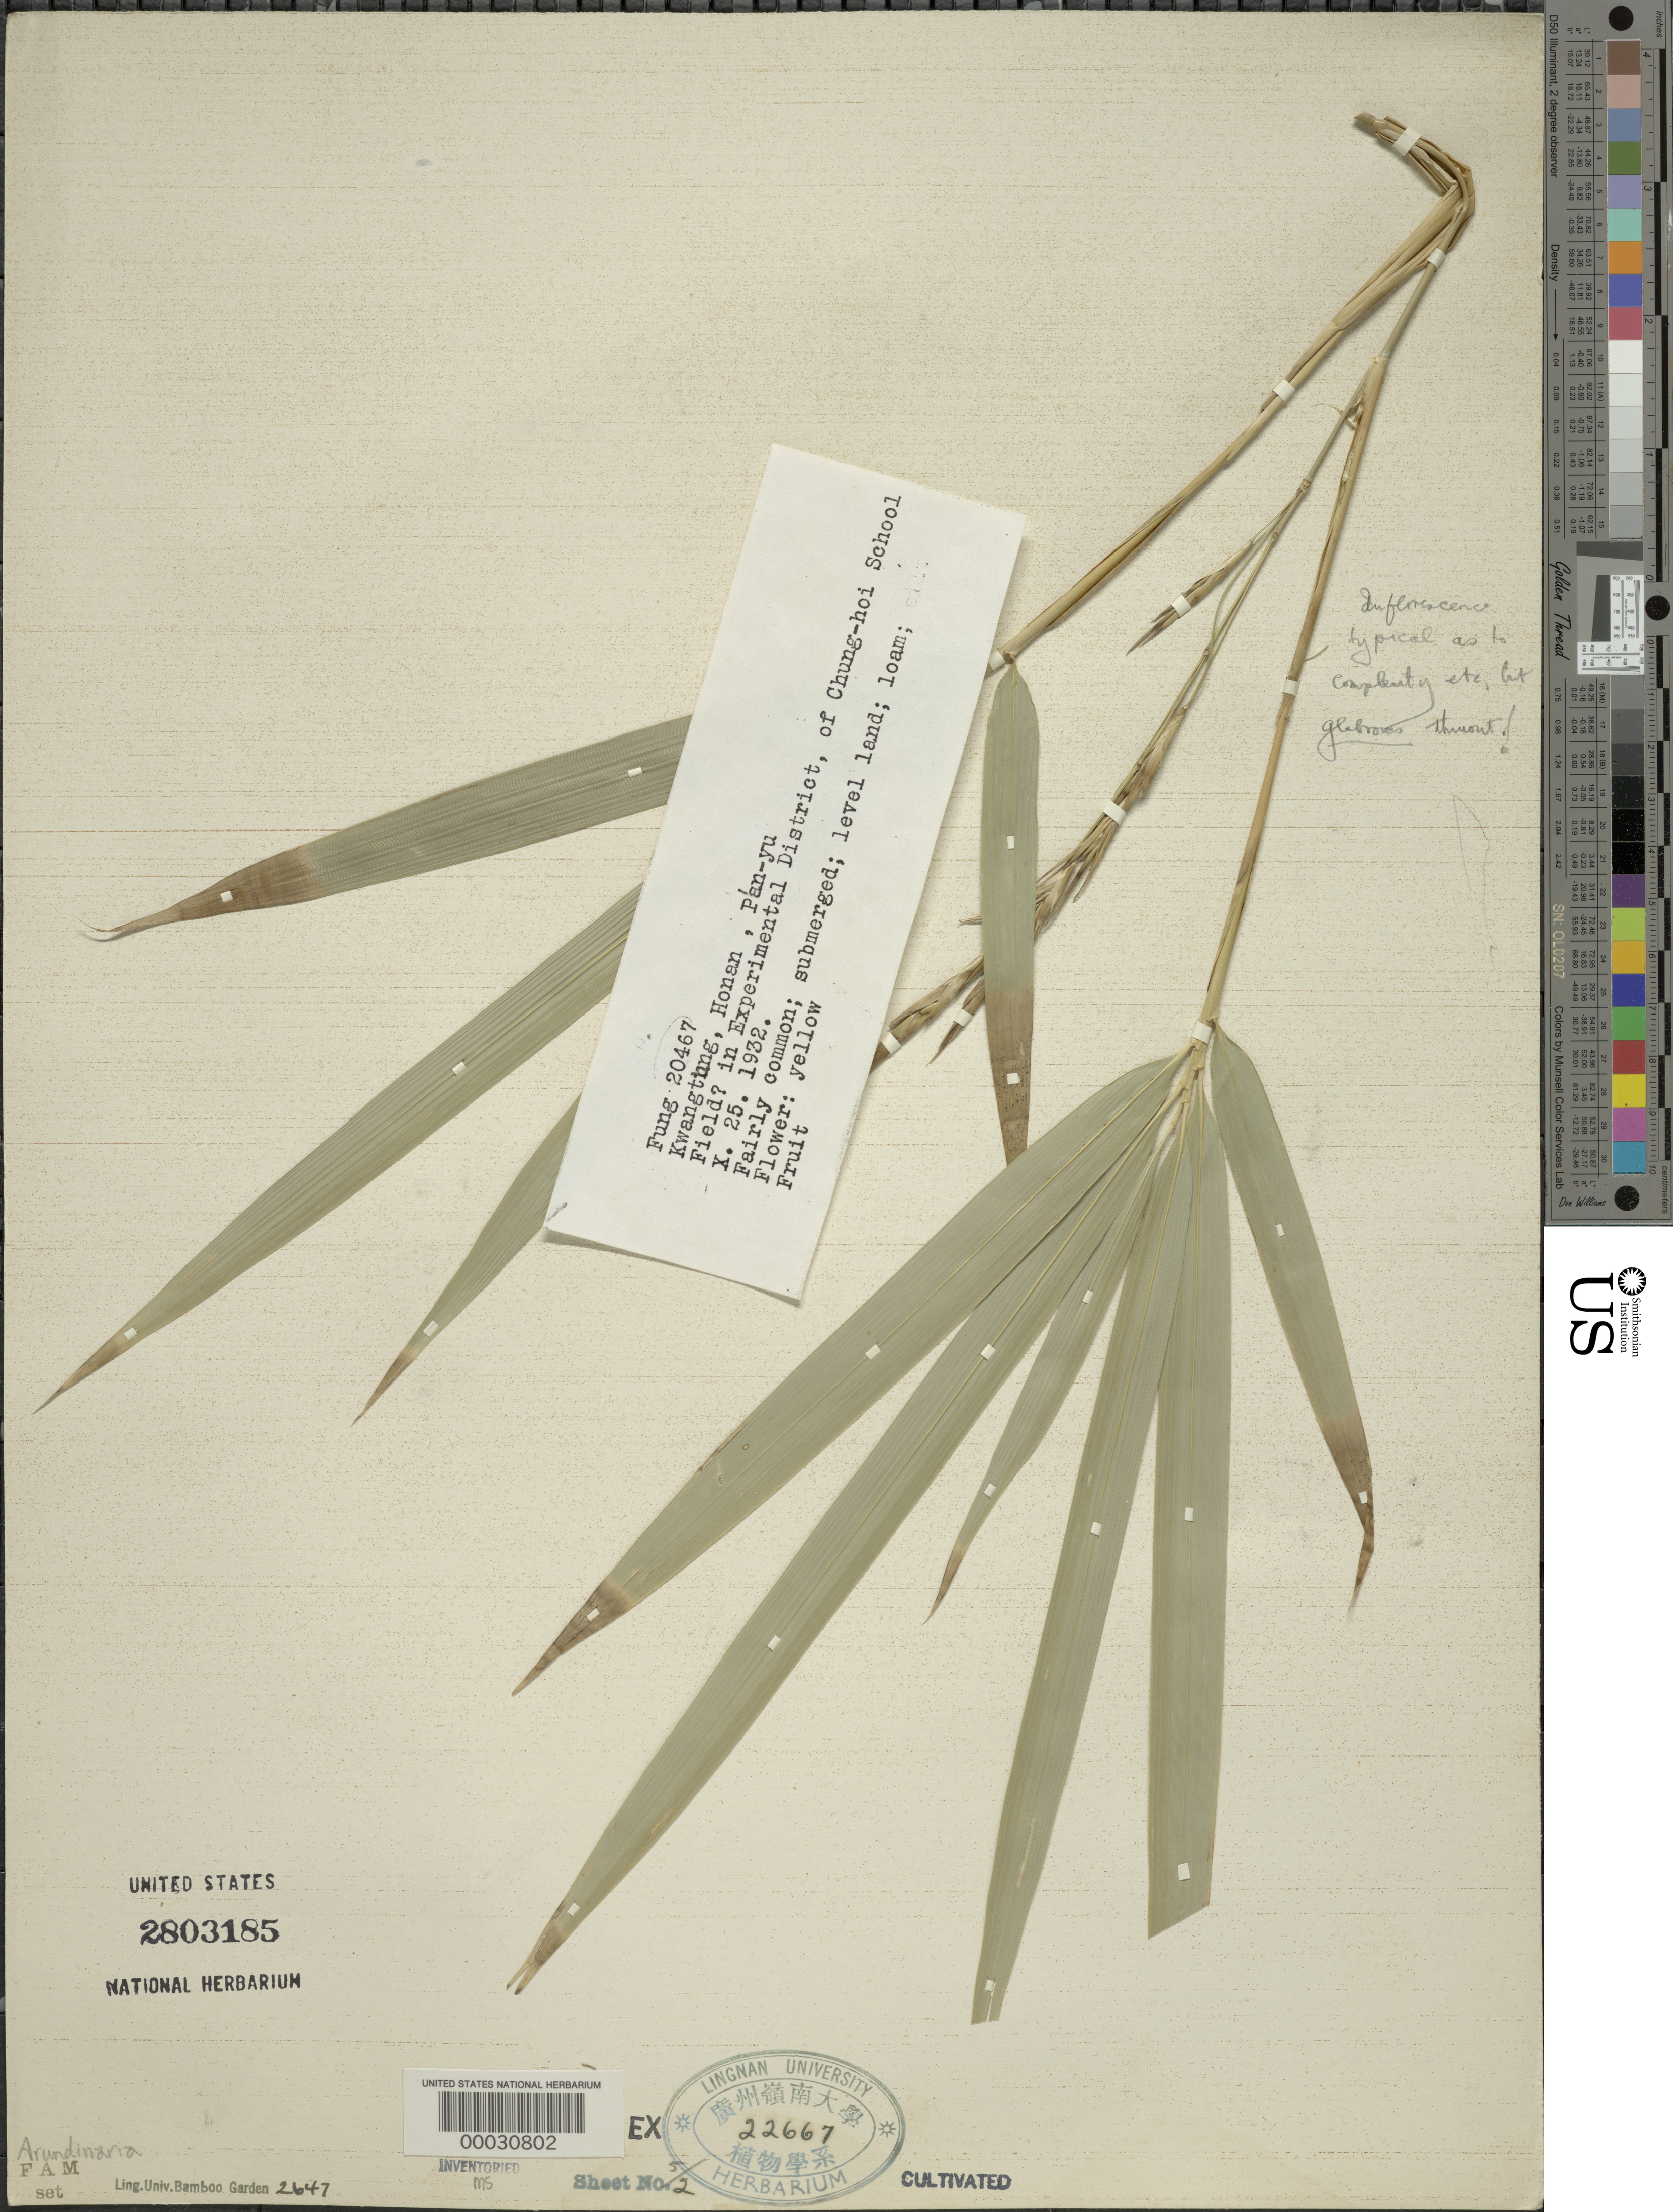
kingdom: Plantae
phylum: Tracheophyta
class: Liliopsida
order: Poales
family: Poaceae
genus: Arundinaria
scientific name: Arundinaria sp.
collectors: H. L. Fung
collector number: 20442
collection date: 1932-04-01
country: China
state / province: Guangdong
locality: Grown in Lingnan University Bamboo Garden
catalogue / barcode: US 2803185